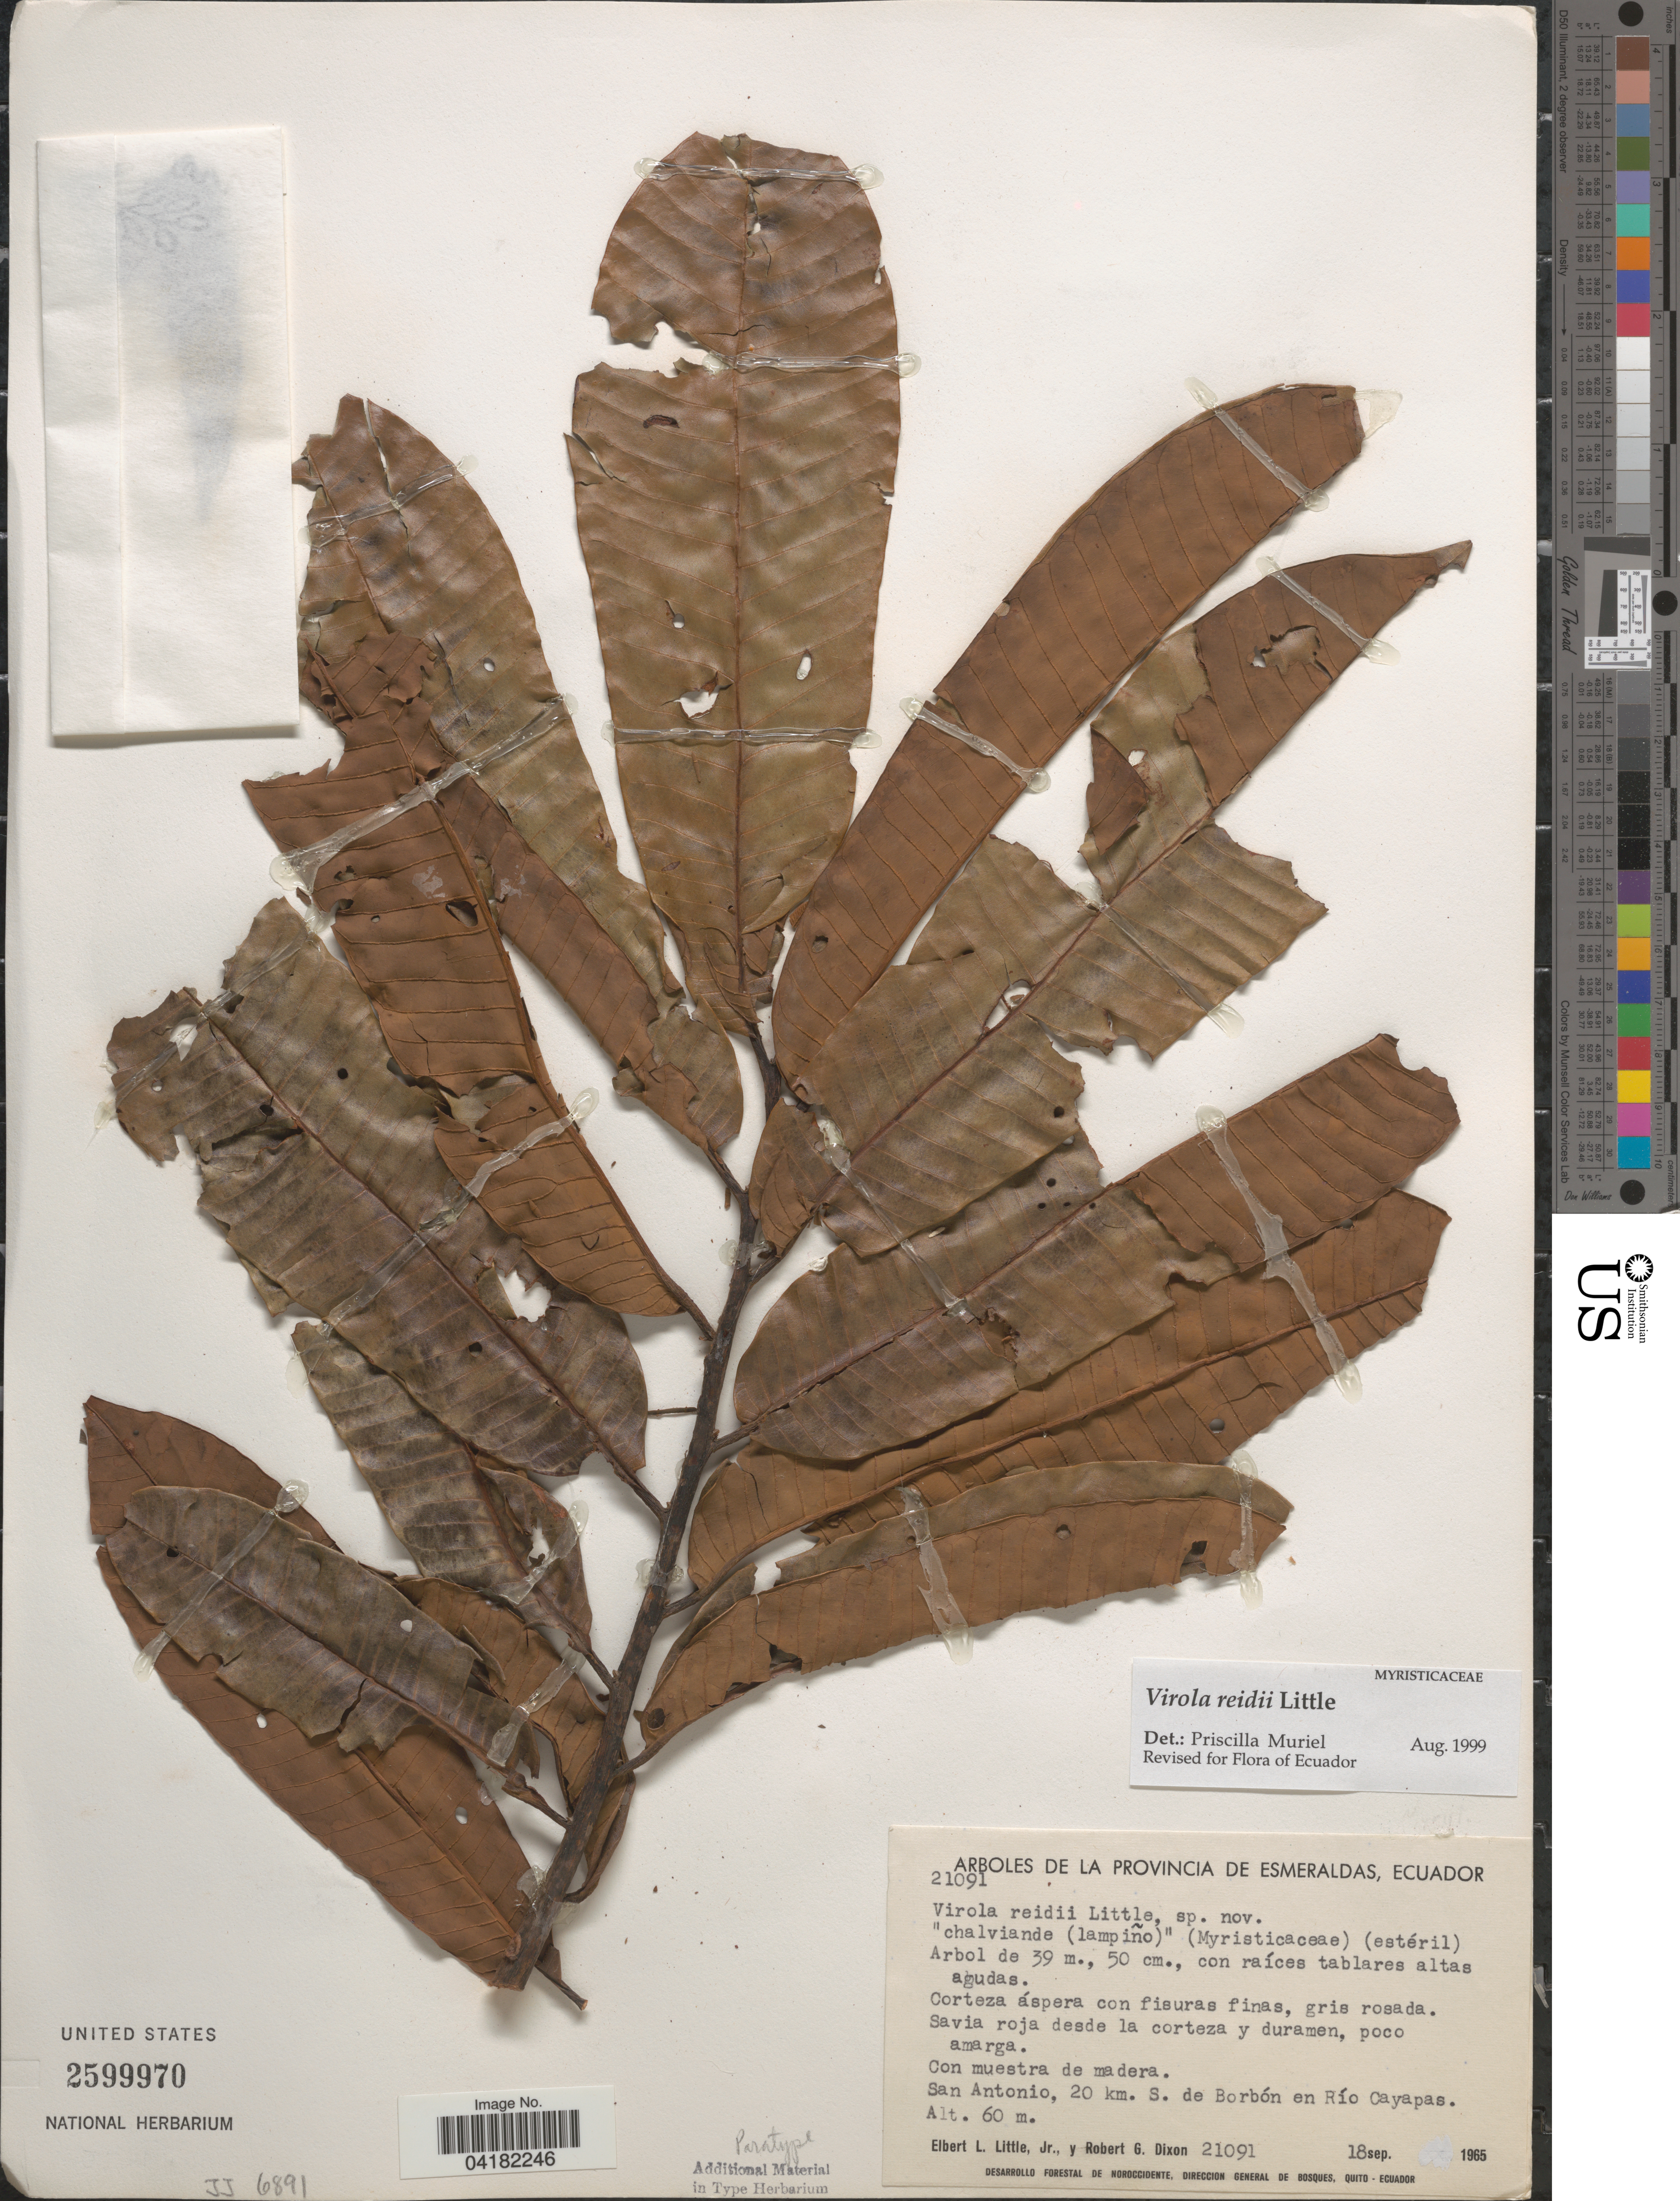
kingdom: Plantae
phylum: Tracheophyta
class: Magnoliopsida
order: Magnoliales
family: Myristicaceae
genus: Virola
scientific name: Virola reidii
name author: Little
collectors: E. L. Little & R. G. Dixon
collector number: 21091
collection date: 1965-09-18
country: Ecuador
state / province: Esmeraldas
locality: San Antonio, 20 km. S. de Borbón en Río Cayapas.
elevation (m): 60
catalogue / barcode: US 2599970